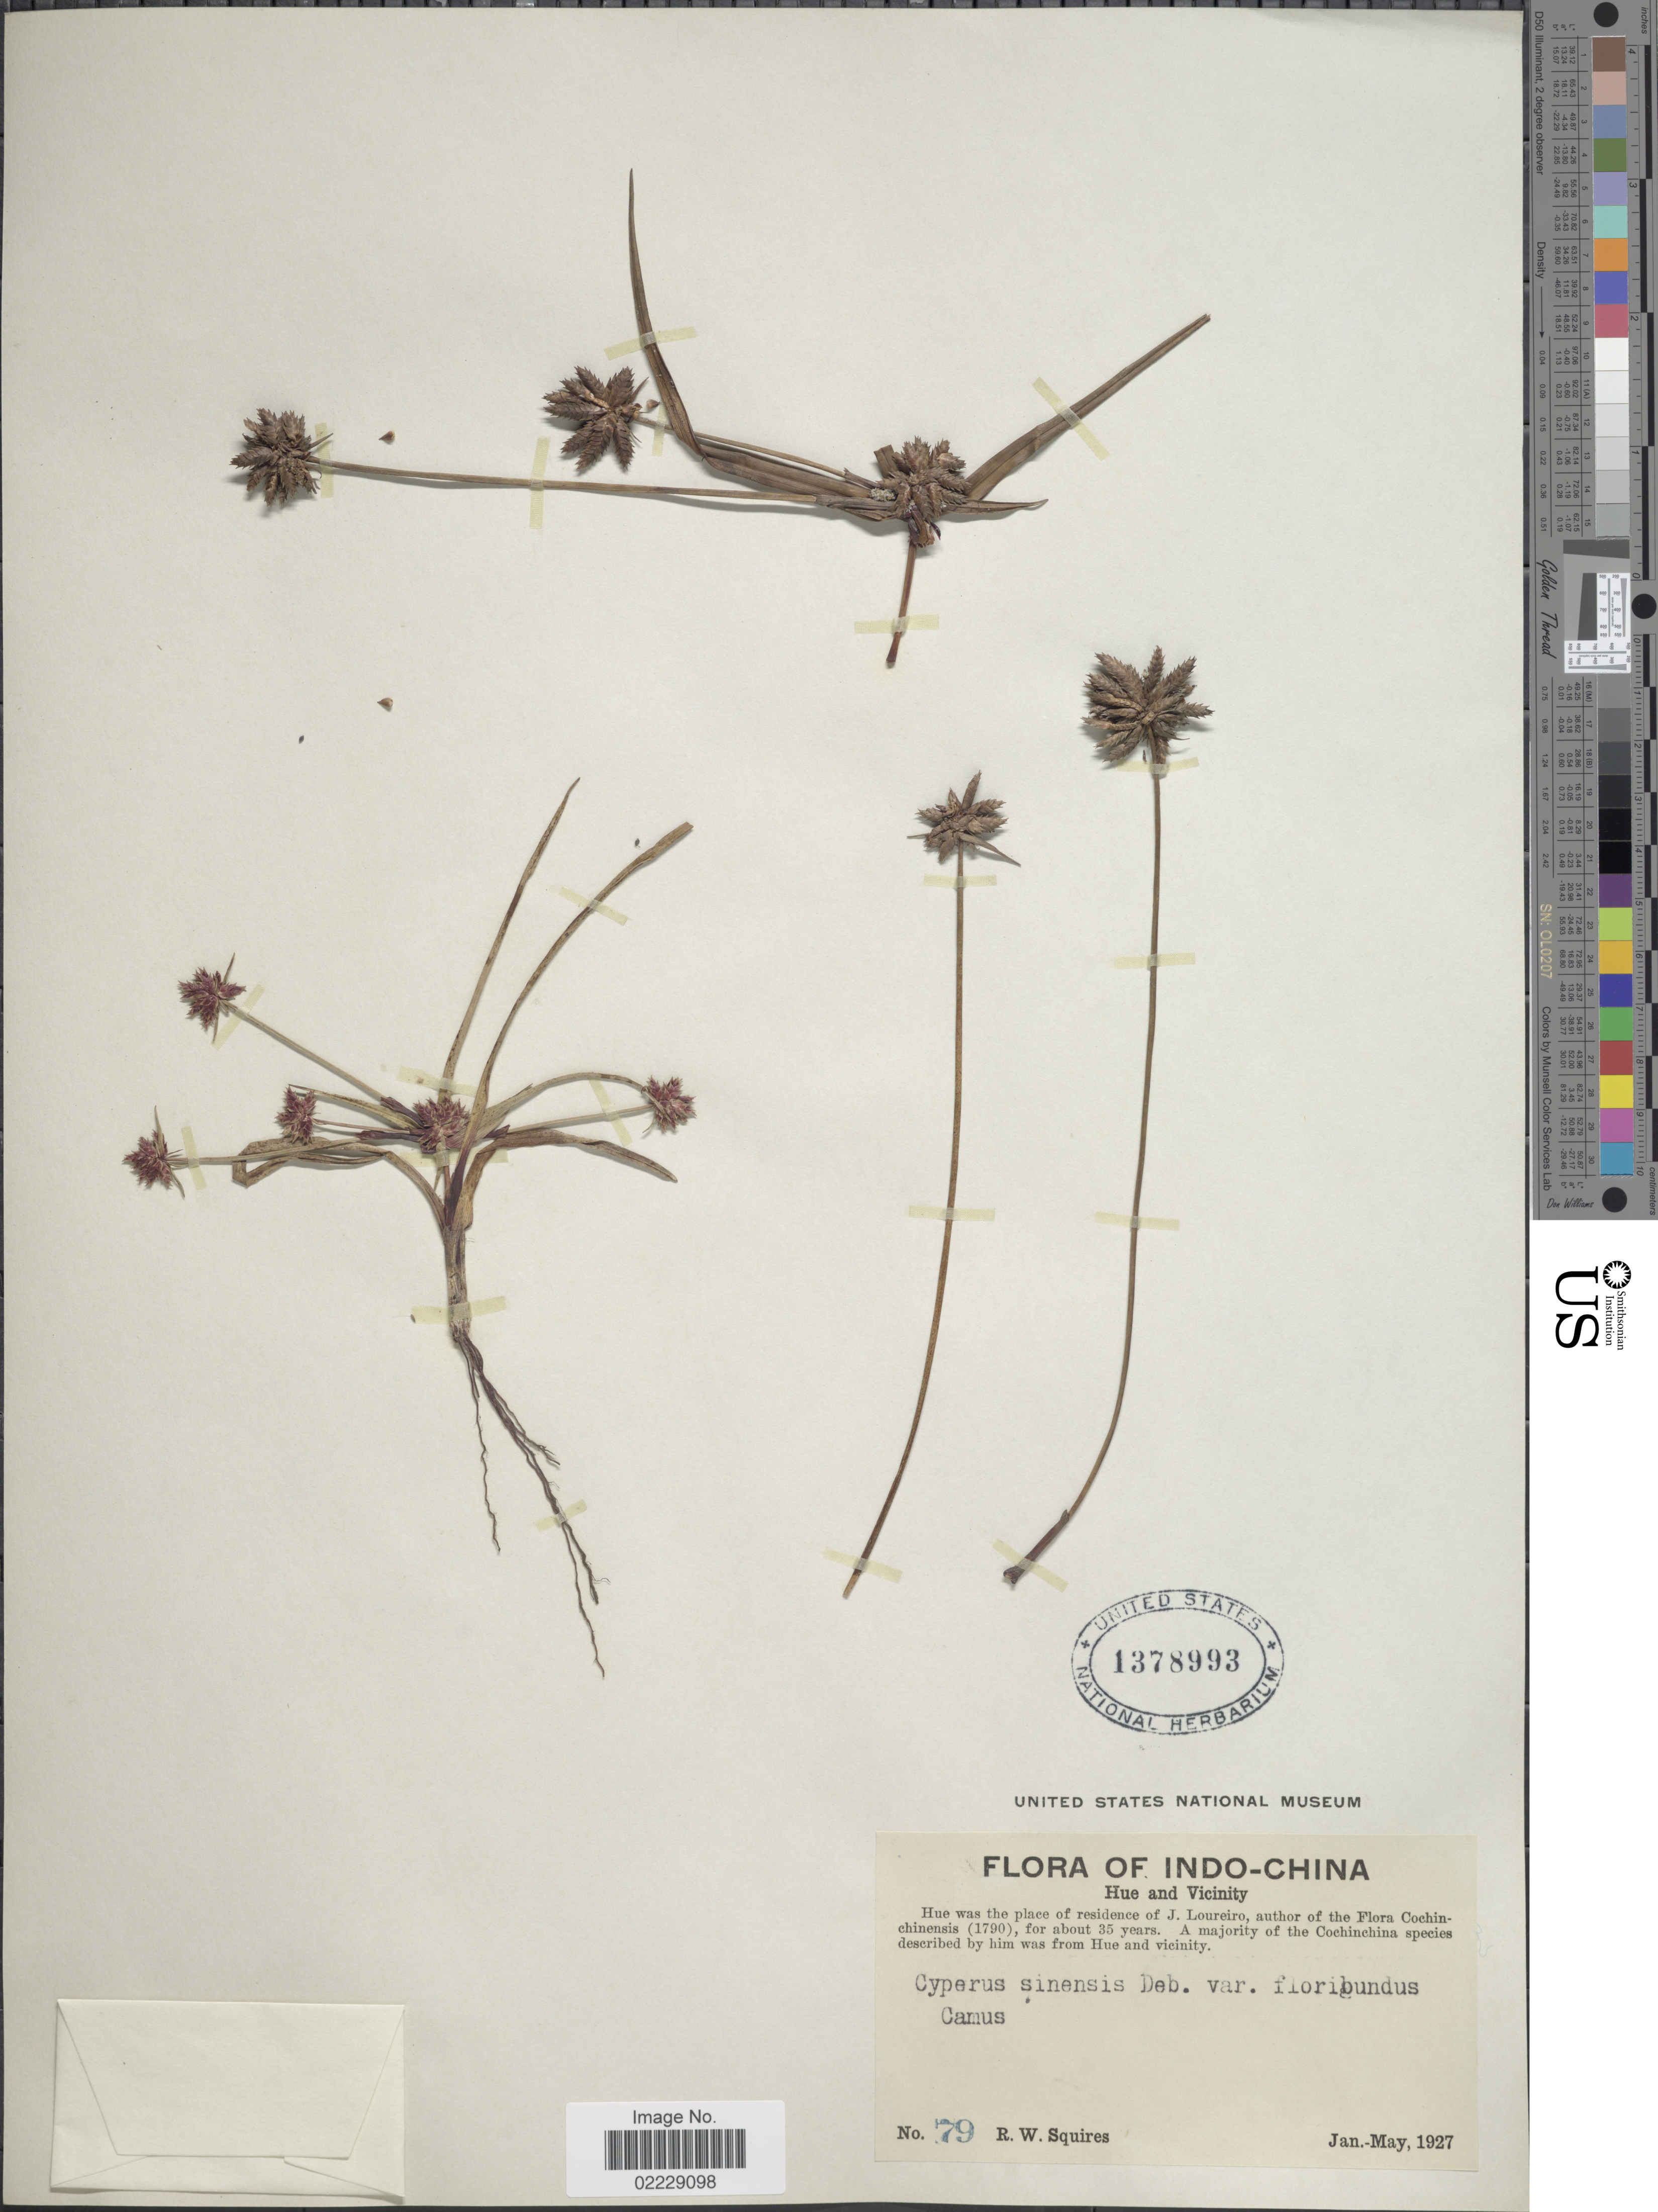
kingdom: Plantae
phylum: Tracheophyta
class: Liliopsida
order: Poales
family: Cyperaceae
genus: Cyperus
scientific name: Cyperus radians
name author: Nees & Meyen ex Kunth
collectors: R. Squires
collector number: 79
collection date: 1927-01/1927-05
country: Vietnam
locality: Indo-China, Hue and Vicinity, Hue was the place of residence of J. Loureiro for about 35 years.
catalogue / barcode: US 1378993